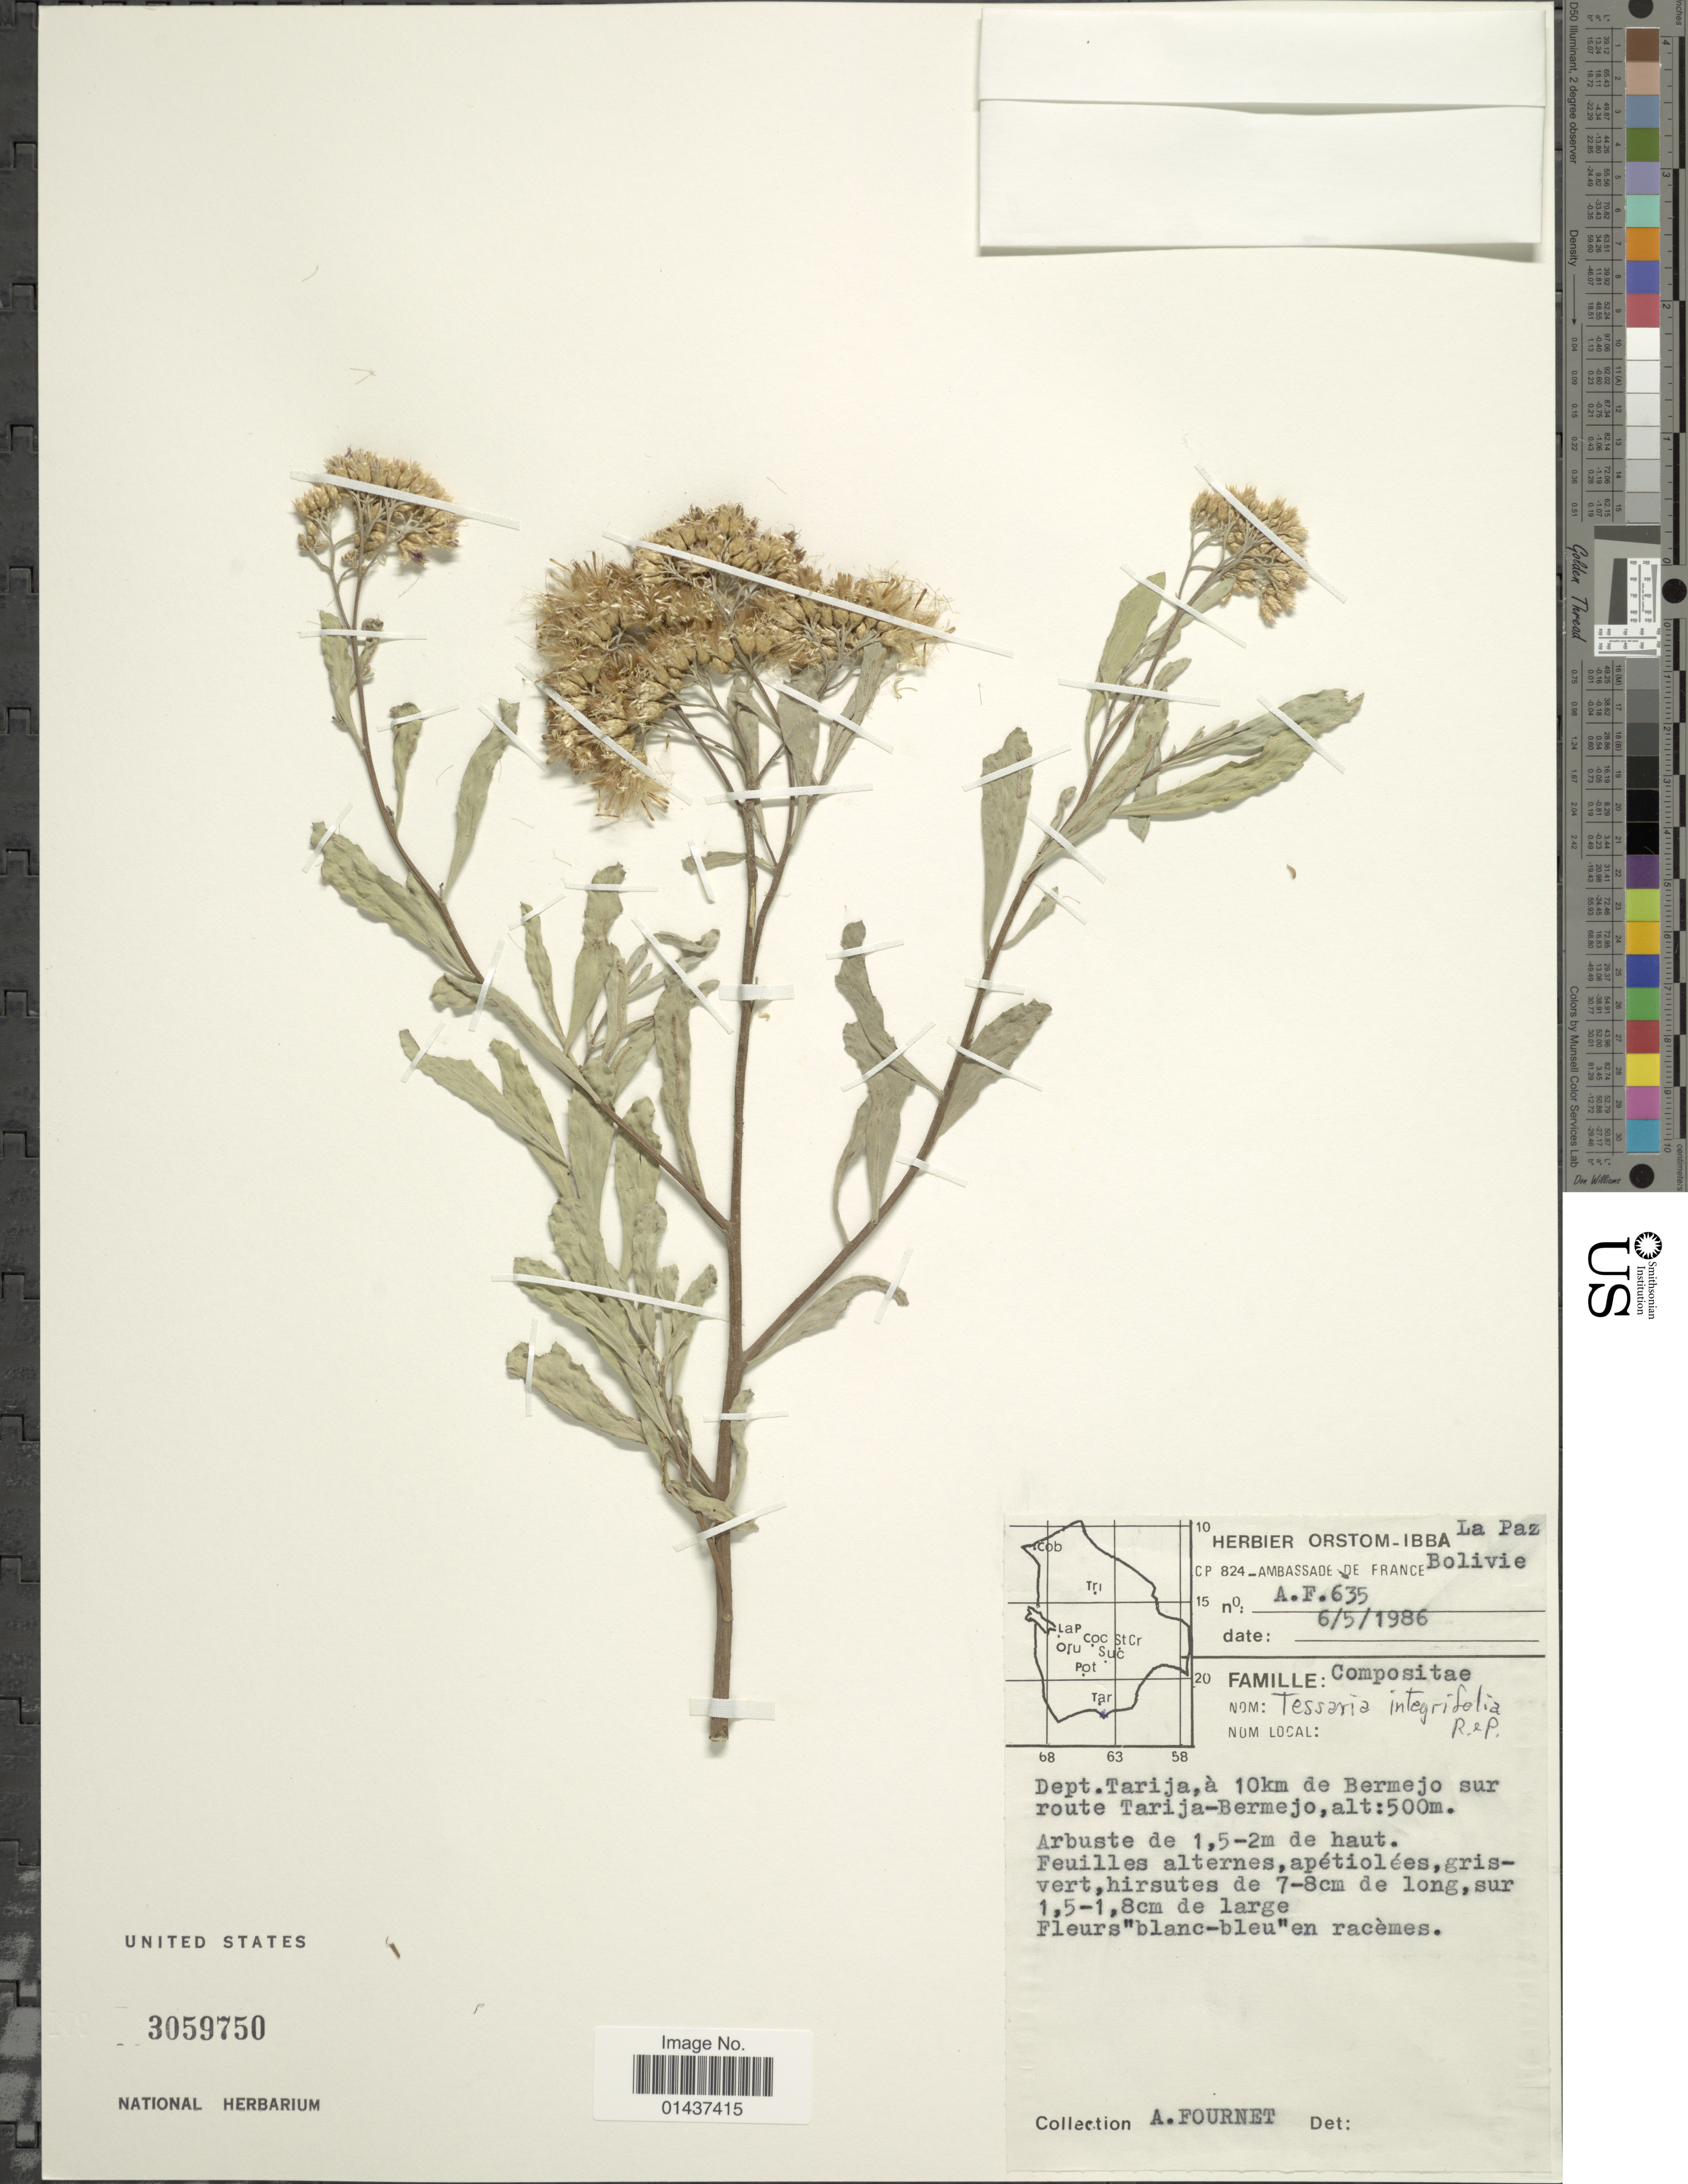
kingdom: Plantae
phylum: Tracheophyta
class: Magnoliopsida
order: Asterales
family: Asteraceae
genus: Tessaria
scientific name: Tessaria integrifolia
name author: Ruiz & Pav.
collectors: A. Fournet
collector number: A.F. 635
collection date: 1986-05-06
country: Bolivia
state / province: Tarija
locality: Dept. Tarija, à 10km de Bermejo sur route Tarija-Bermejo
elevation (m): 500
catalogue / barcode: US 3059750